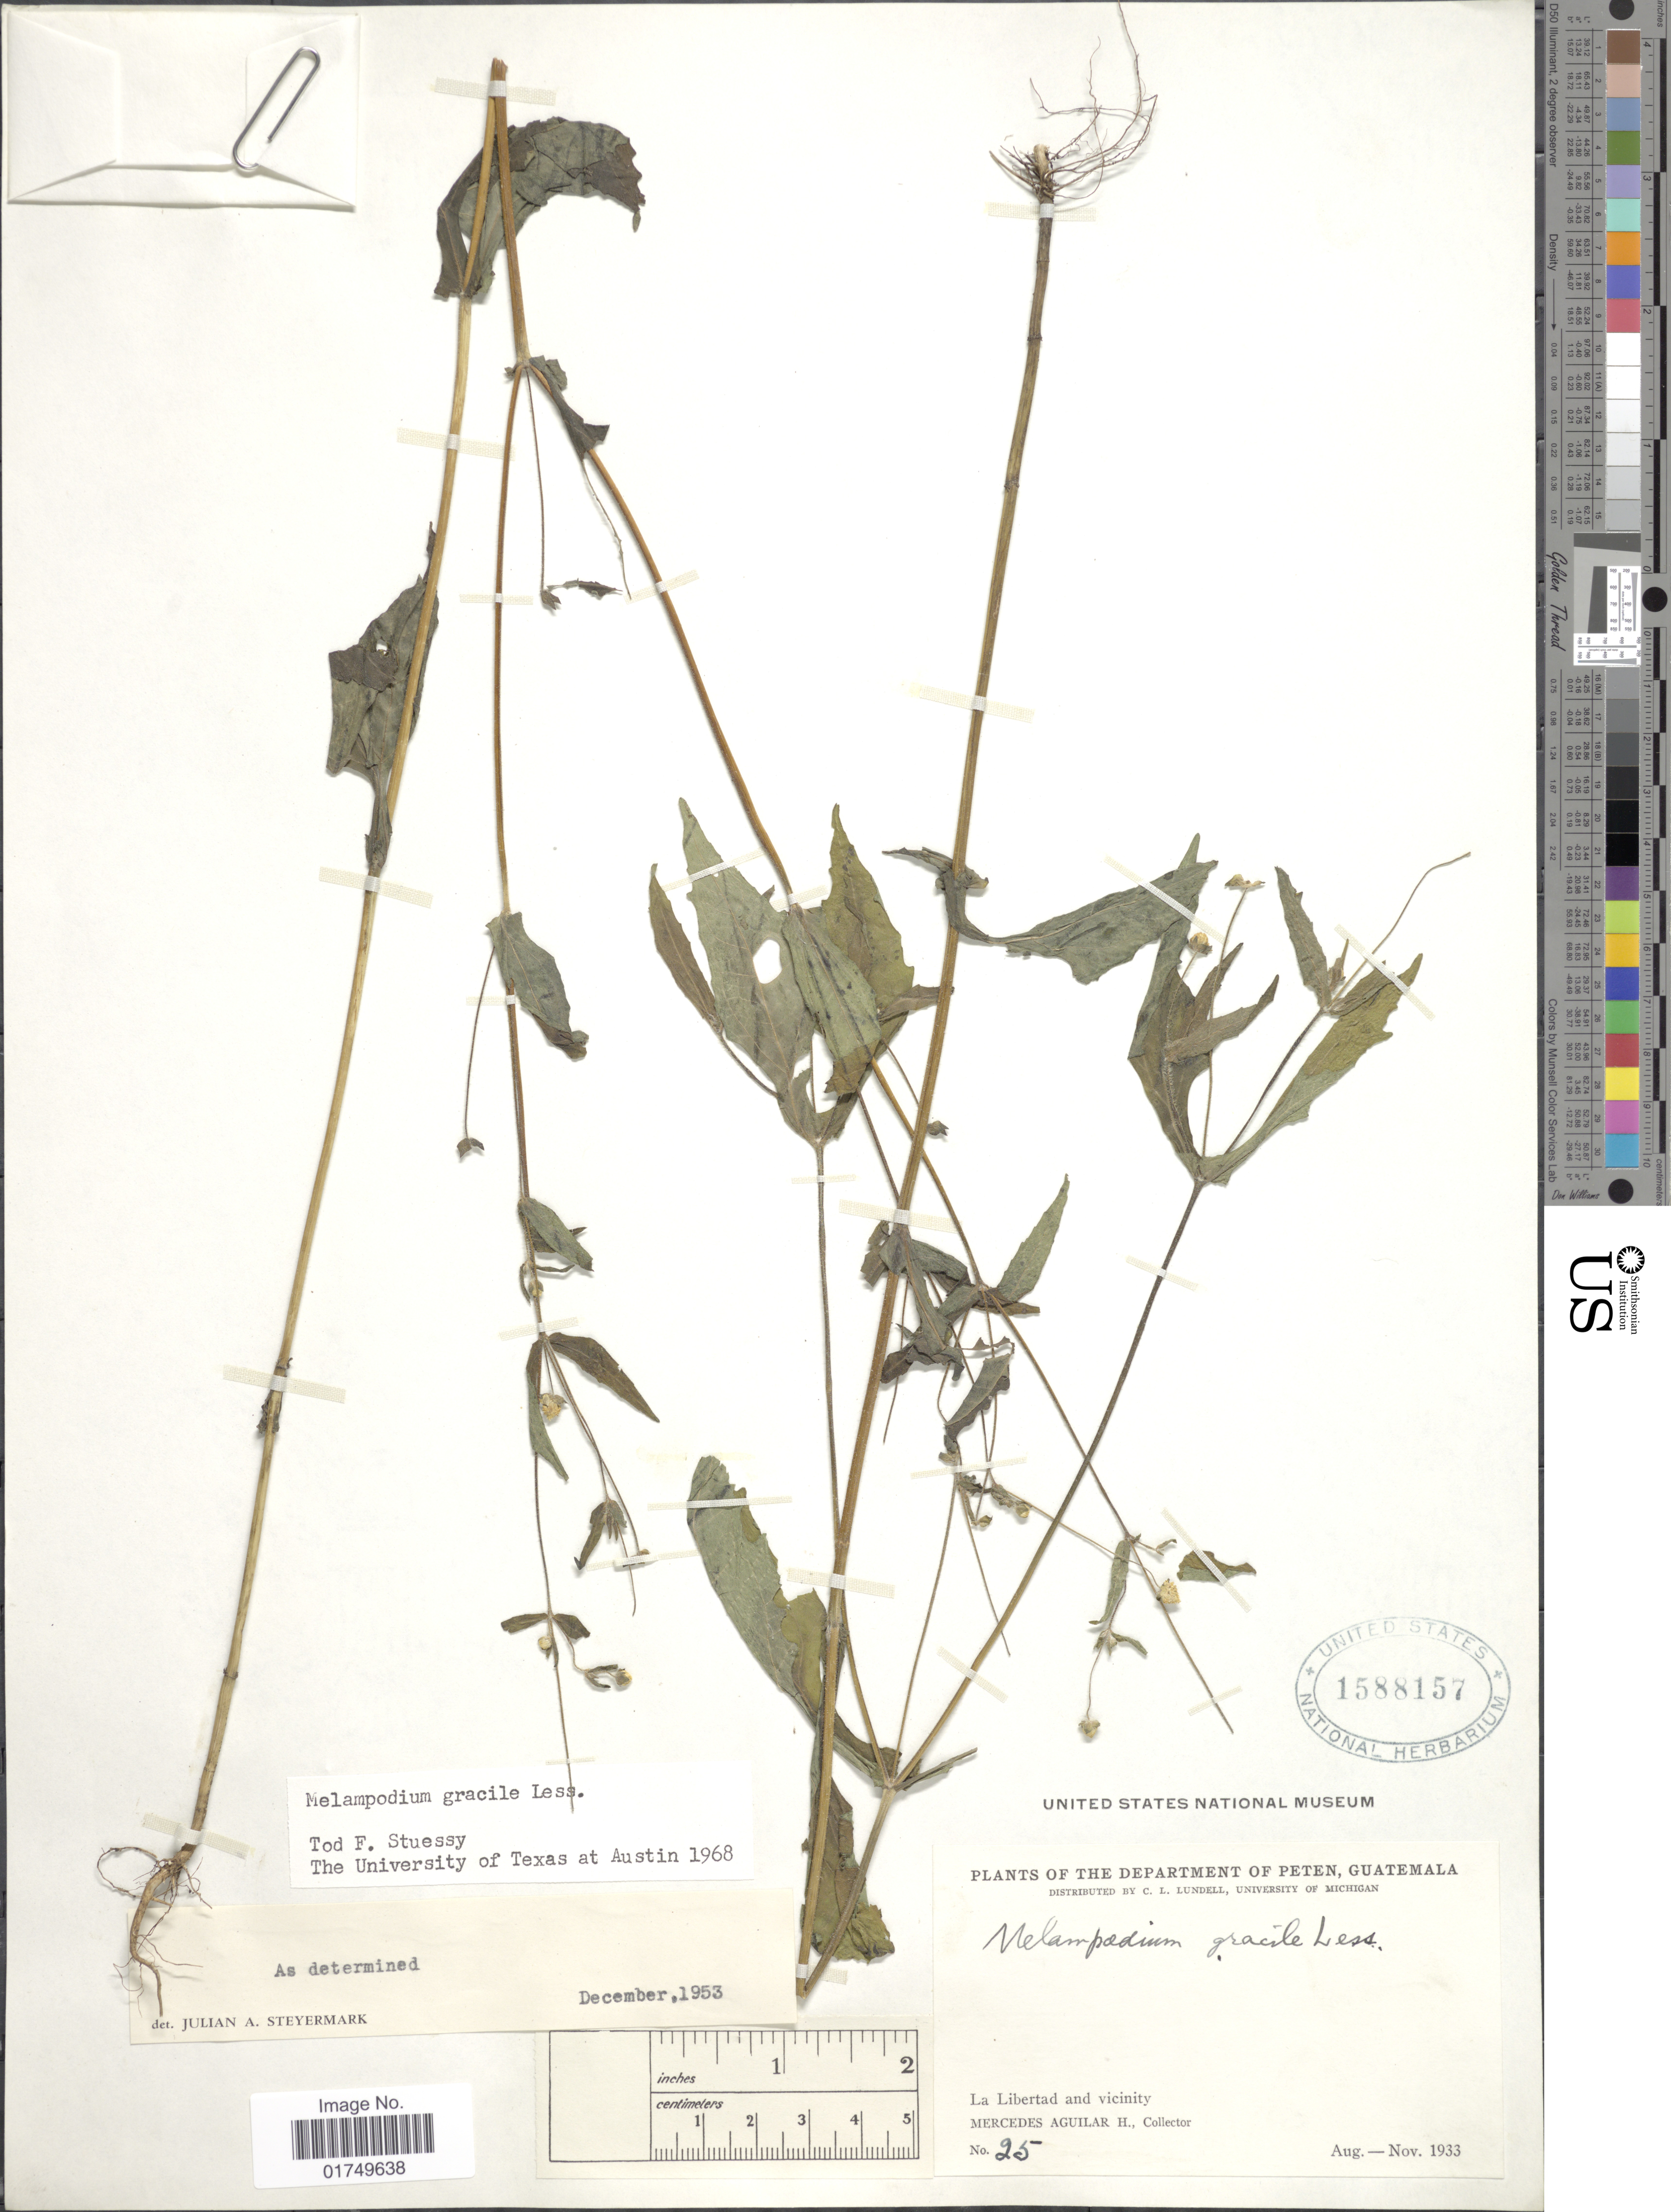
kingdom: Plantae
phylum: Tracheophyta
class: Magnoliopsida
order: Asterales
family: Asteraceae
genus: Melampodium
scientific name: Melampodium gracile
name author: Less.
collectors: M. Aguilar H.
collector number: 25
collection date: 1933-08/1933-11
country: Guatemala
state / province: El Petén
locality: Department of Peten, La Libertad and Vicinity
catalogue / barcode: US 1588157